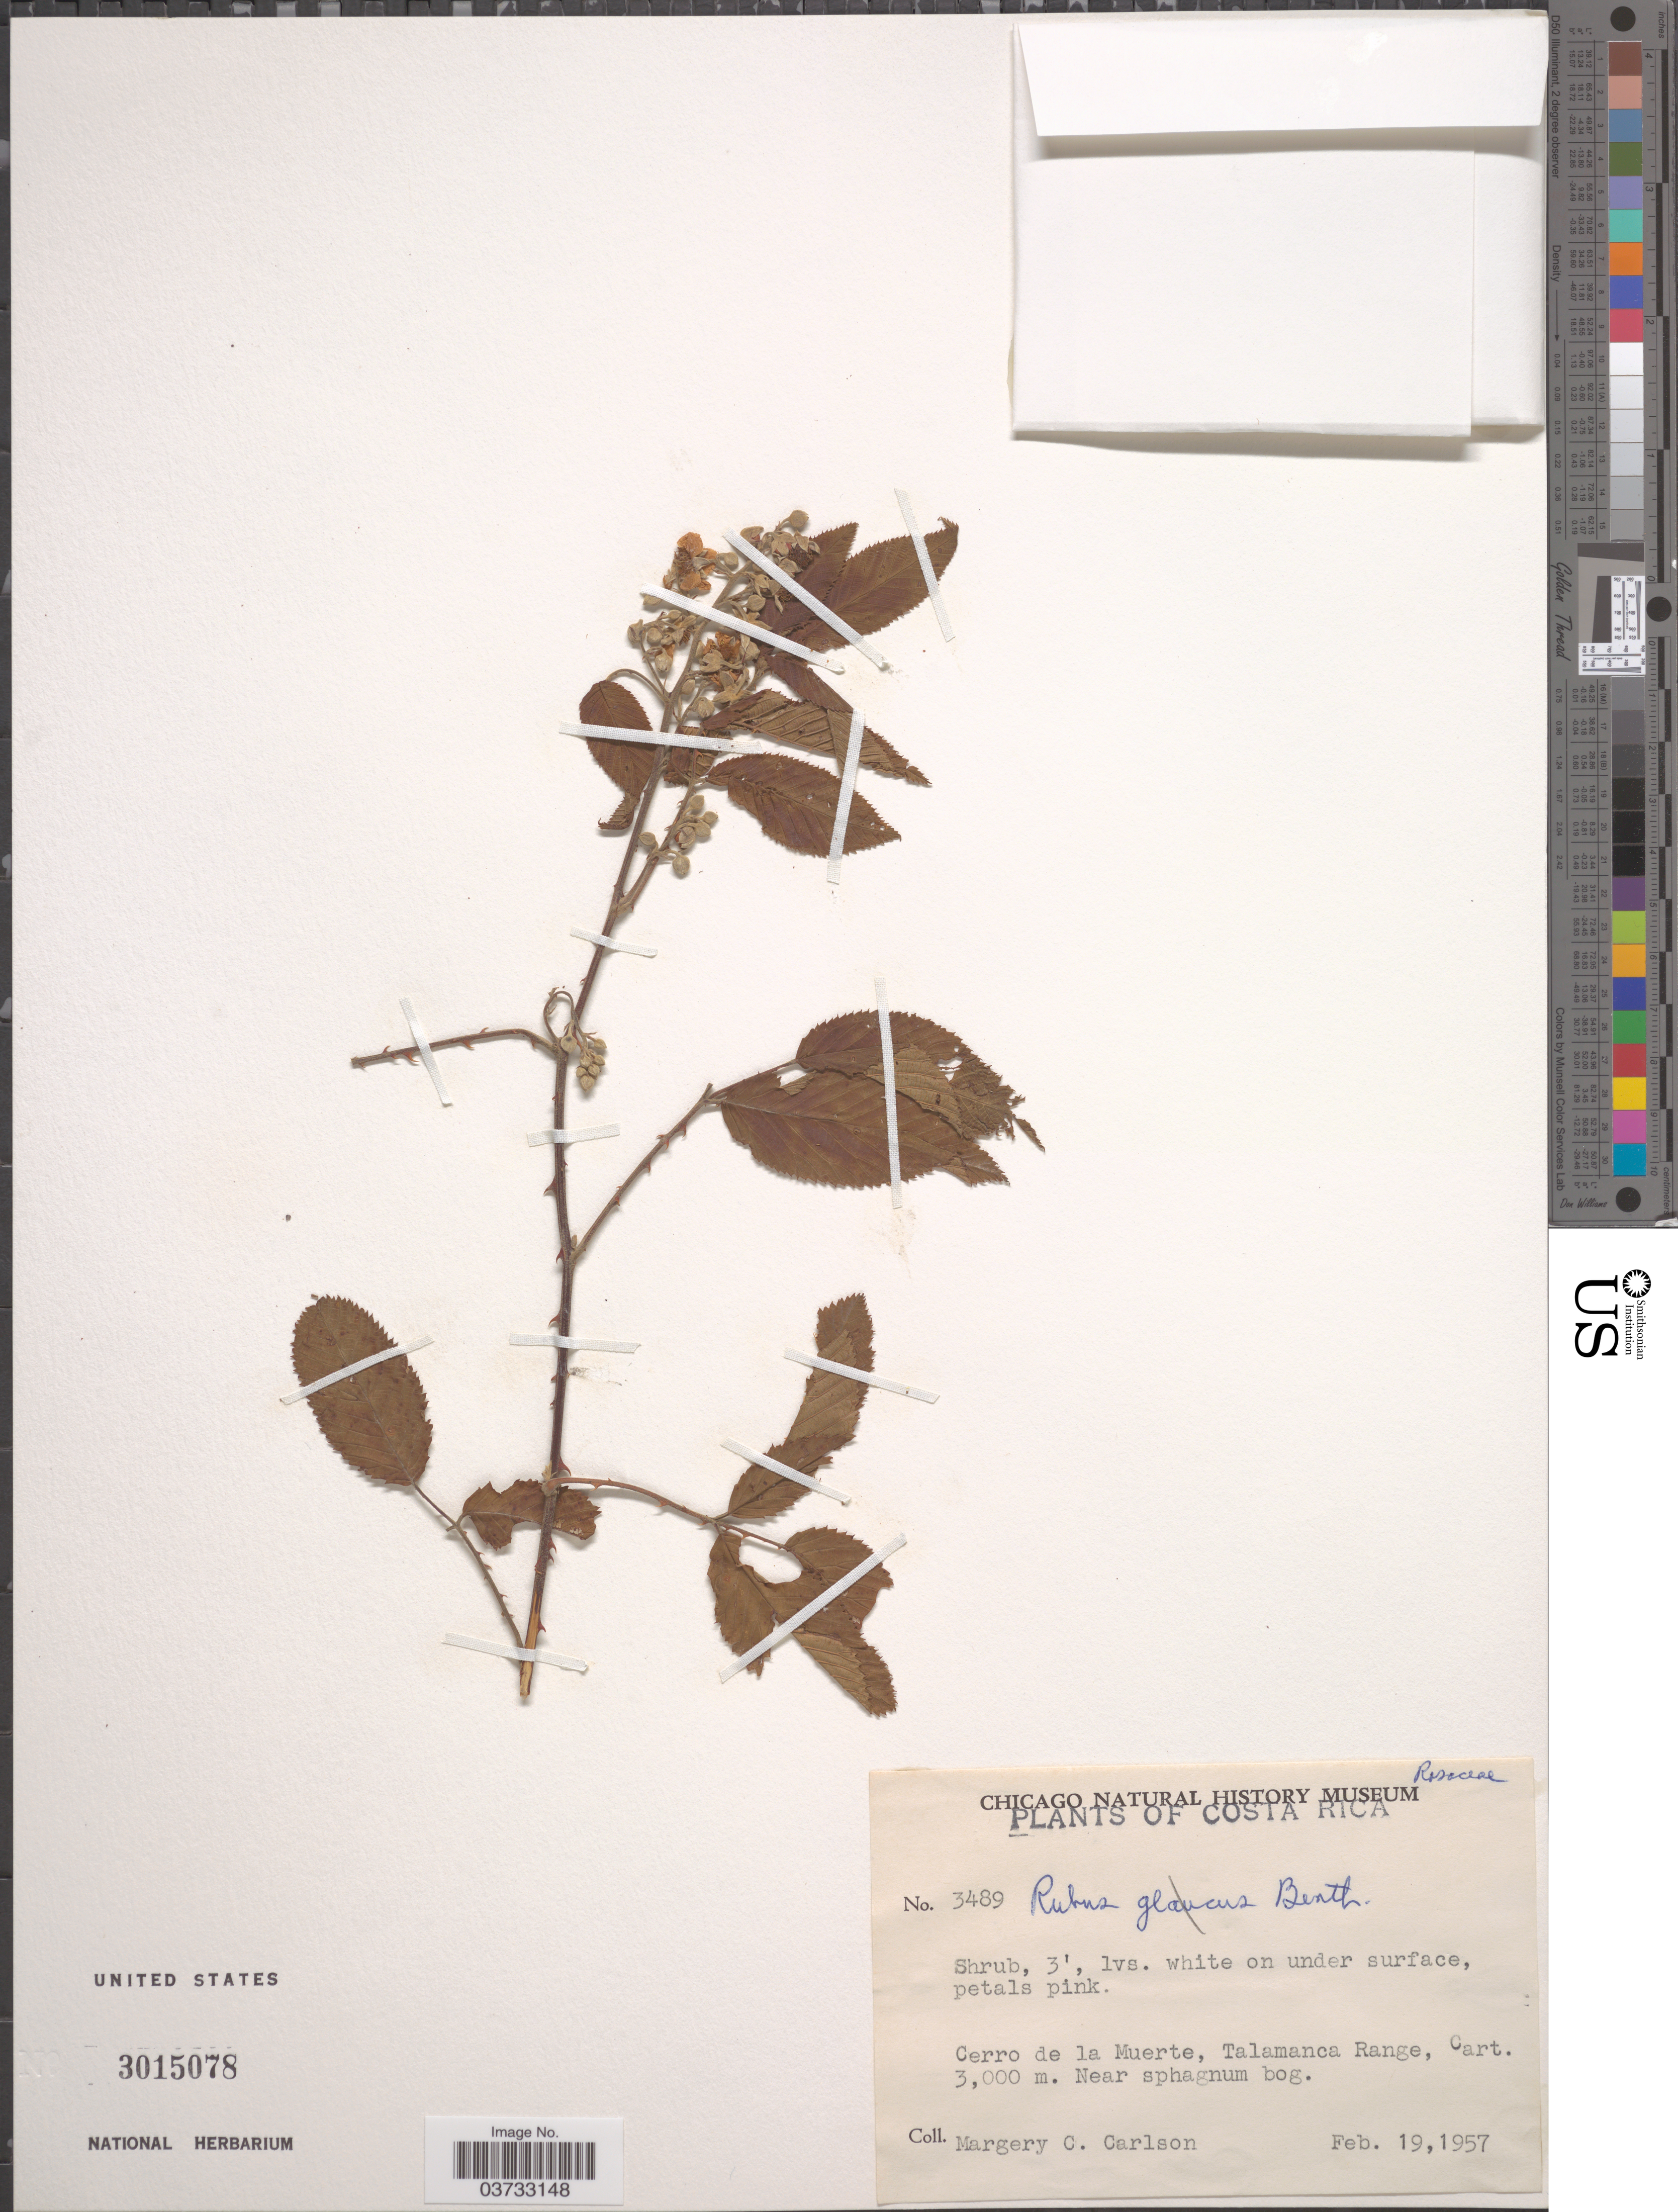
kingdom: Plantae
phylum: Tracheophyta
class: Magnoliopsida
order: Rosales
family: Rosaceae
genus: Rubus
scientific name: Rubus sp.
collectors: M. C. Carlson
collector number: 3489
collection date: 1957-02-19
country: Costa Rica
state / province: Cartago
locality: Cerro de la Muerte, Talamanca Range.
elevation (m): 3000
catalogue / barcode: US 3015078